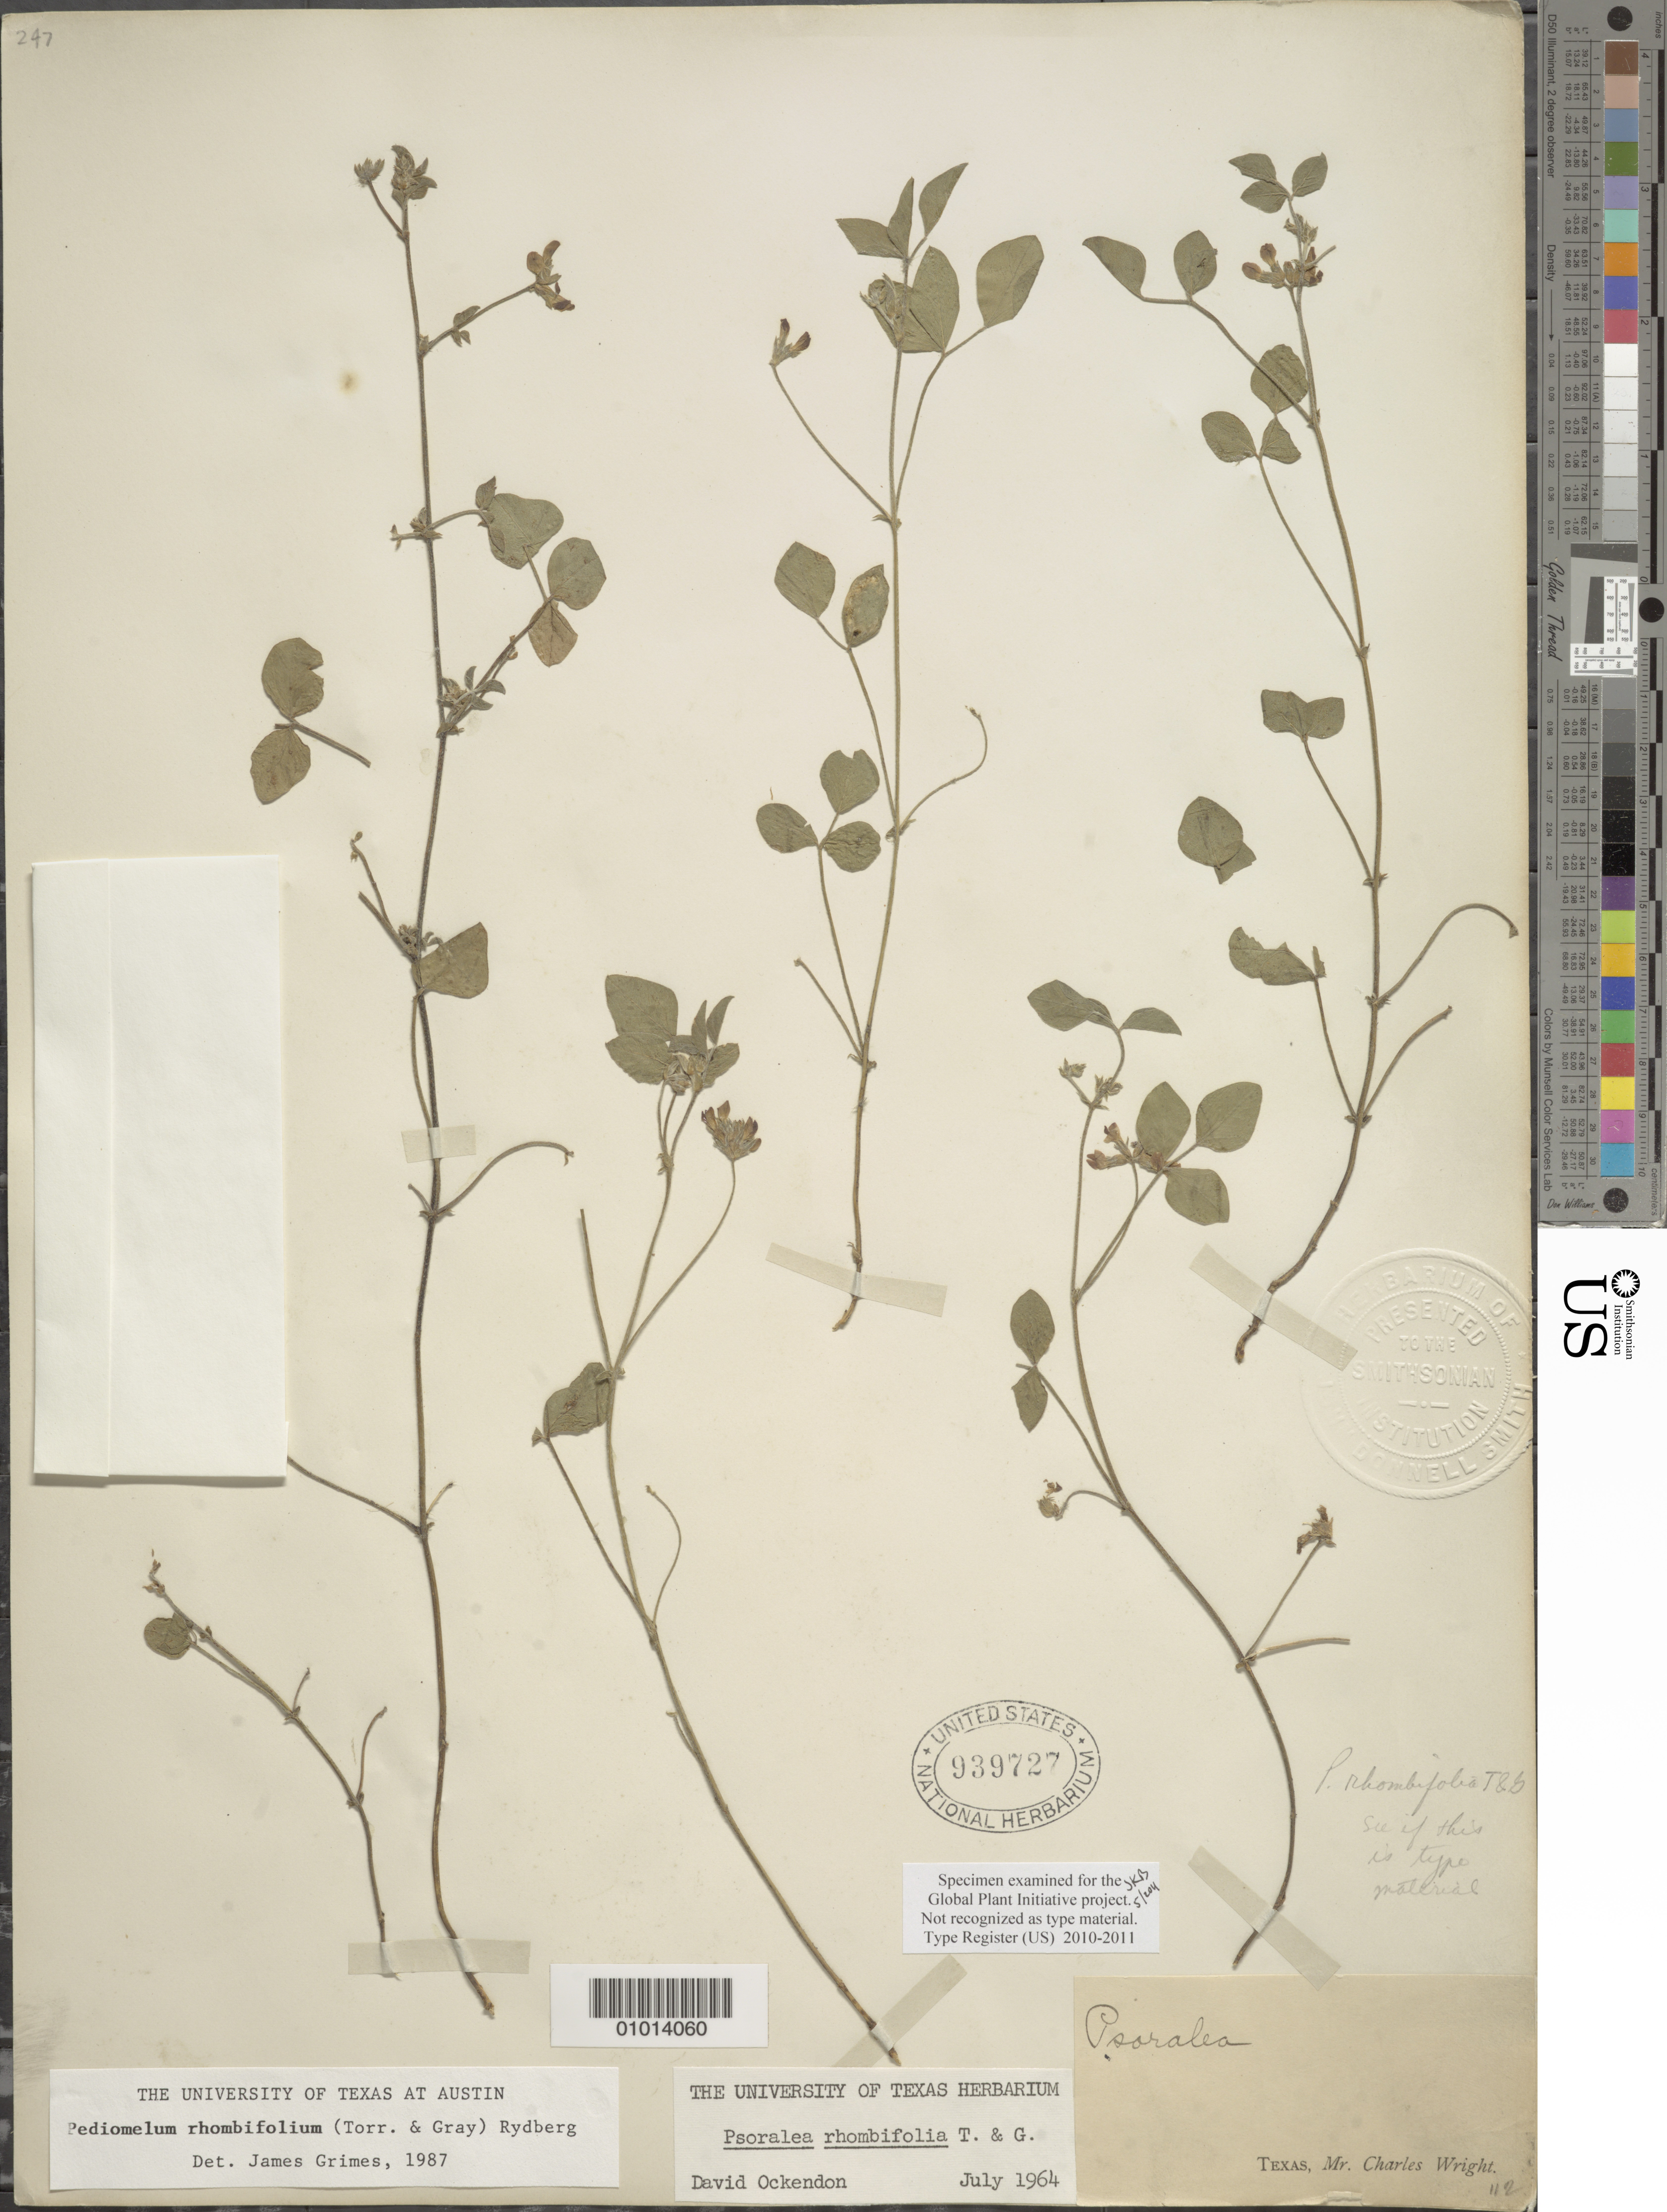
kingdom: Plantae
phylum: Tracheophyta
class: Magnoliopsida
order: Fabales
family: Fabaceae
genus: Pediomelum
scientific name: Pediomelum rhombifolium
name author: (Torr. & A. Gray) Rydb.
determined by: Grimes, J. W.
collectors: C. Wright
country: United States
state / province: Texas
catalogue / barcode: US 939727